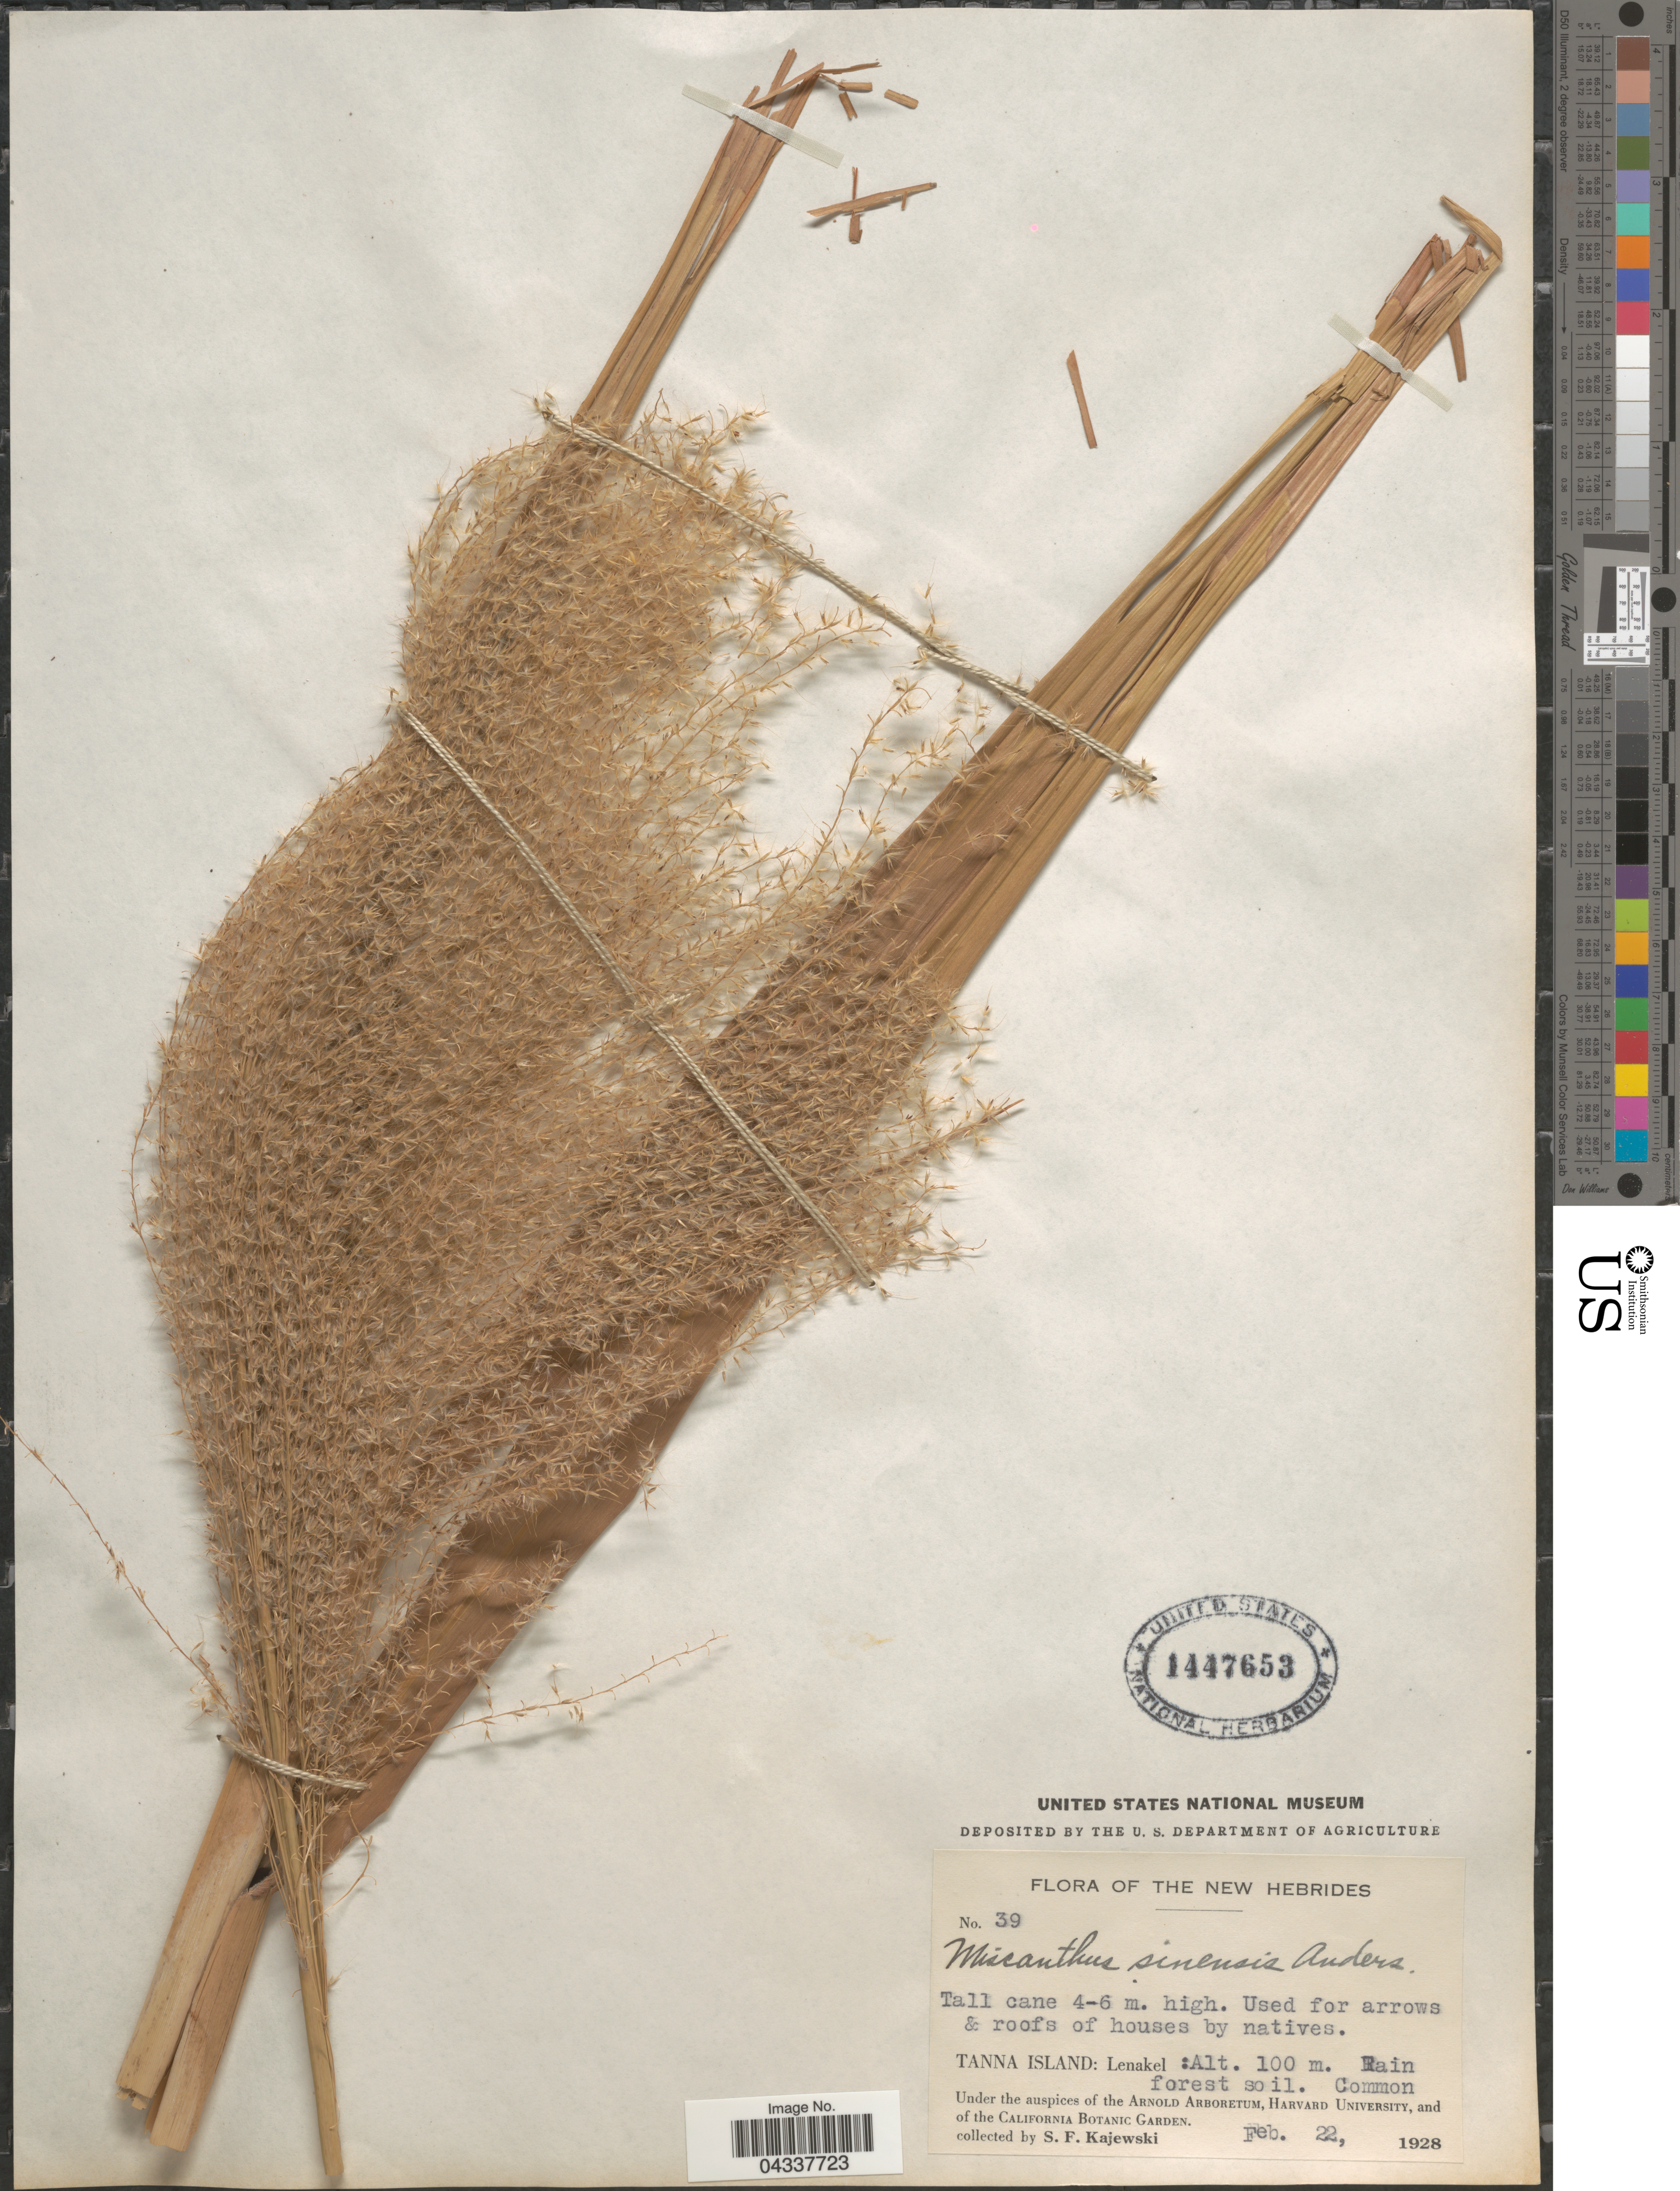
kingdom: Plantae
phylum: Tracheophyta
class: Liliopsida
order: Poales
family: Poaceae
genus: Miscanthus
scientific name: Miscanthus sinensis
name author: Andersson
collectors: S. Kajewski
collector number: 39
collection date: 1928-02-22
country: Vanuatu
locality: New Hebrides. Tanna Island: Lenakel.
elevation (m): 100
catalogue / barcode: US 1447653